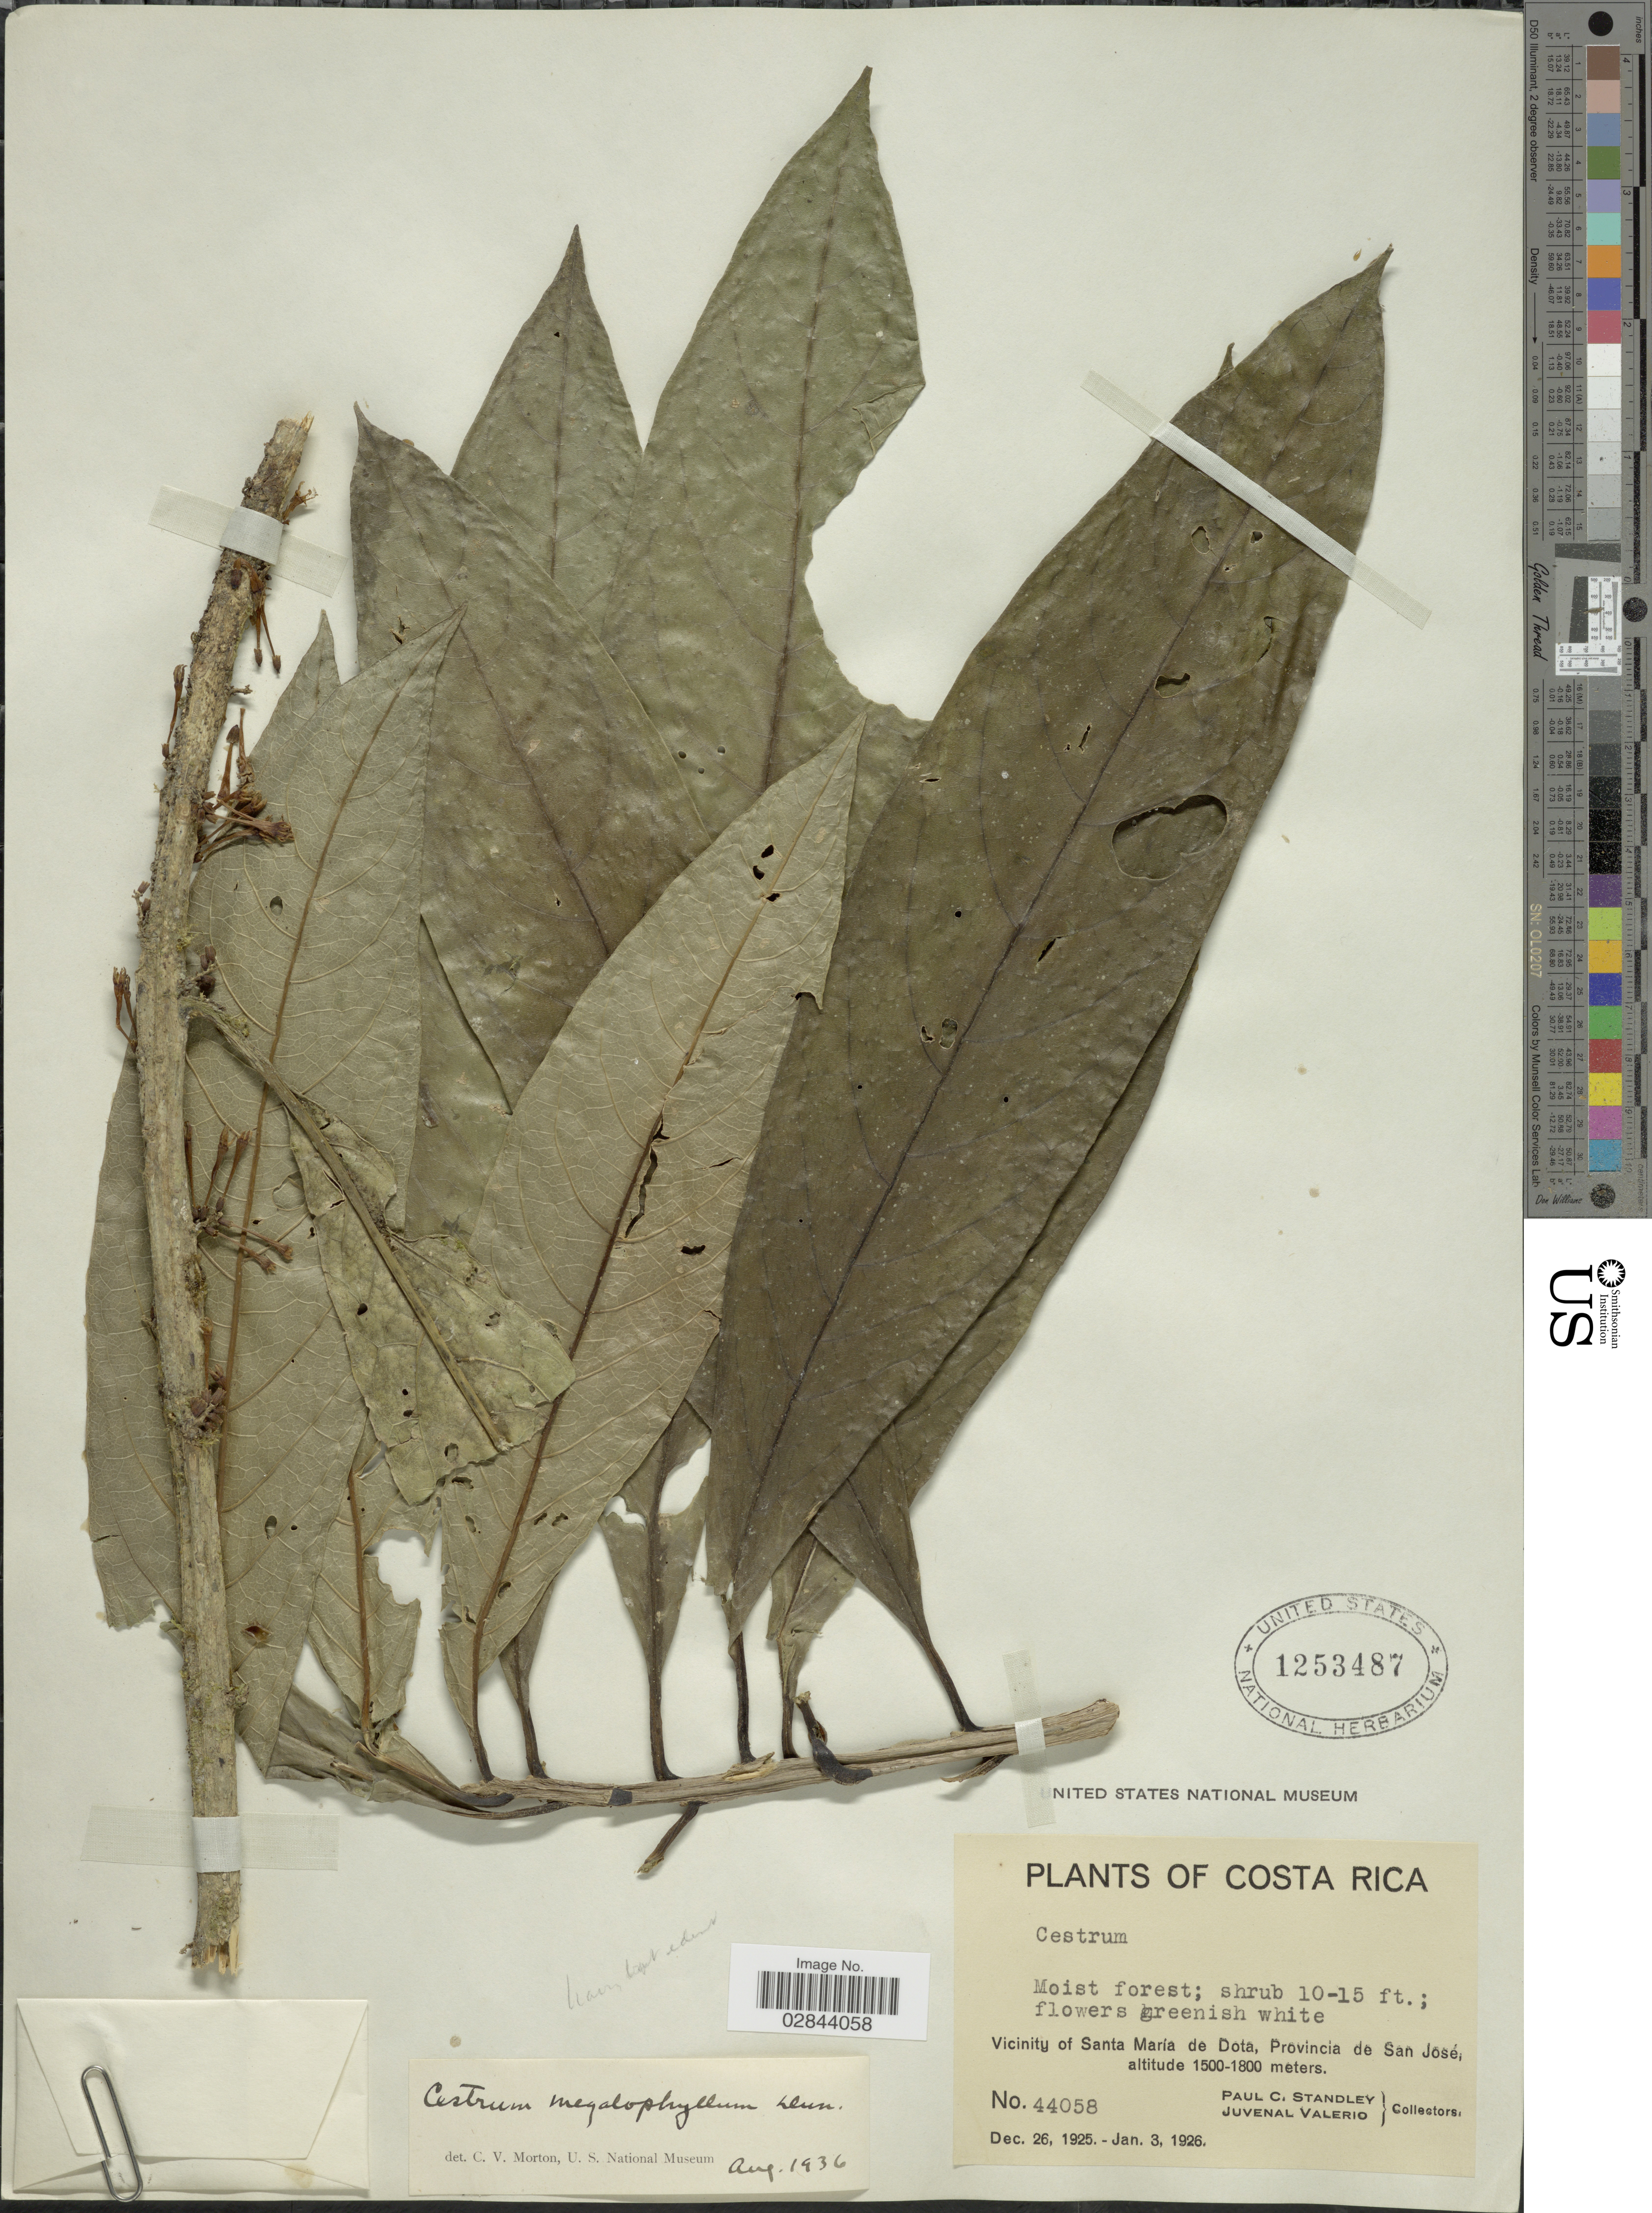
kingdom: Plantae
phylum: Tracheophyta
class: Magnoliopsida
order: Solanales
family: Solanaceae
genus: Cestrum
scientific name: Cestrum schlechtendahlii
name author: G. Don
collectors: P. C. Standley & J. Valerio R.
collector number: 44058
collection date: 1925-12-26/1926-01-03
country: Costa Rica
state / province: San José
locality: Vicinity of Santa María de Dota, Provincia de San José.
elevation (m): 1500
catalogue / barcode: US 1253487